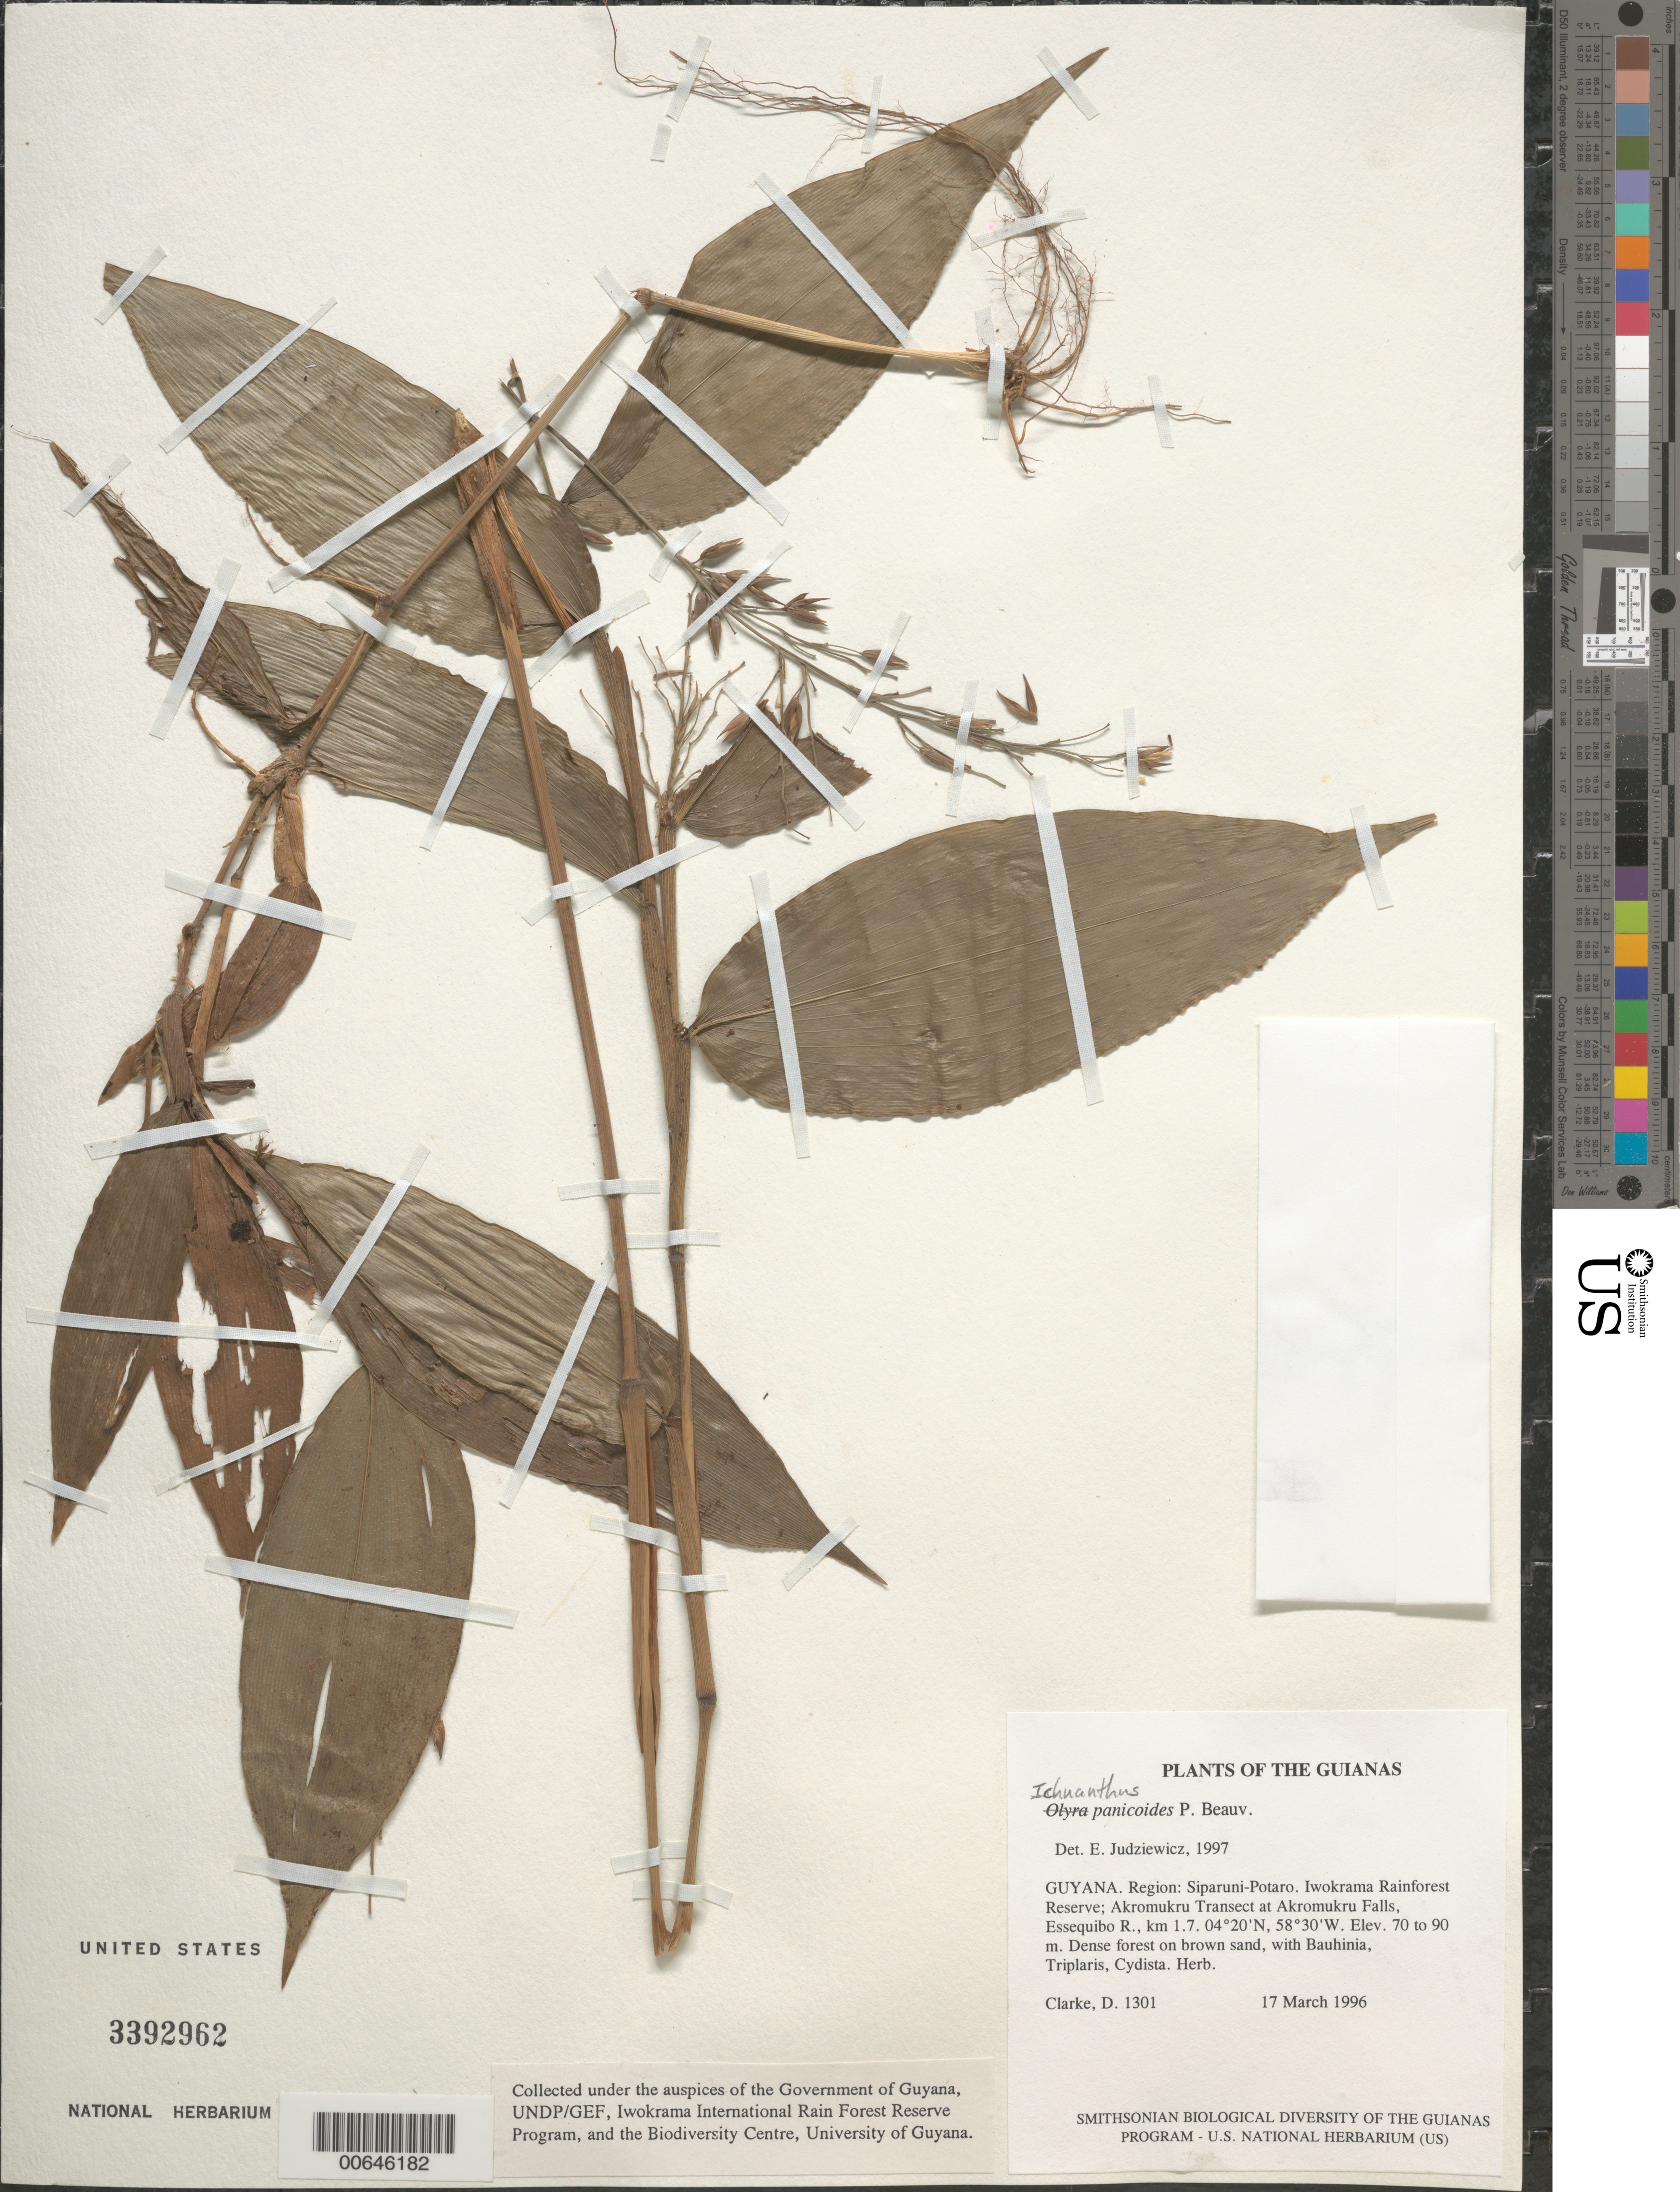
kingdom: Plantae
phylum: Tracheophyta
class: Liliopsida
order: Poales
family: Poaceae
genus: Ichnanthus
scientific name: Ichnanthus panicoides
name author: P. Beauv.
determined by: Judziewicz, E. J.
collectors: H. D. Clarke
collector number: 1301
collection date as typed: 17 March 1996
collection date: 1996-03-17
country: Guyana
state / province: Potaro-Siparuni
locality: Iwokrama Rainforest Reserve; Akromukru Transect at Akromukru Falls, Essequibo R., km 1.7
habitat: Dense forest on brown sand, with Bauhinia, Triplaris, Cydista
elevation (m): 70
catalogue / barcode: US 3392962